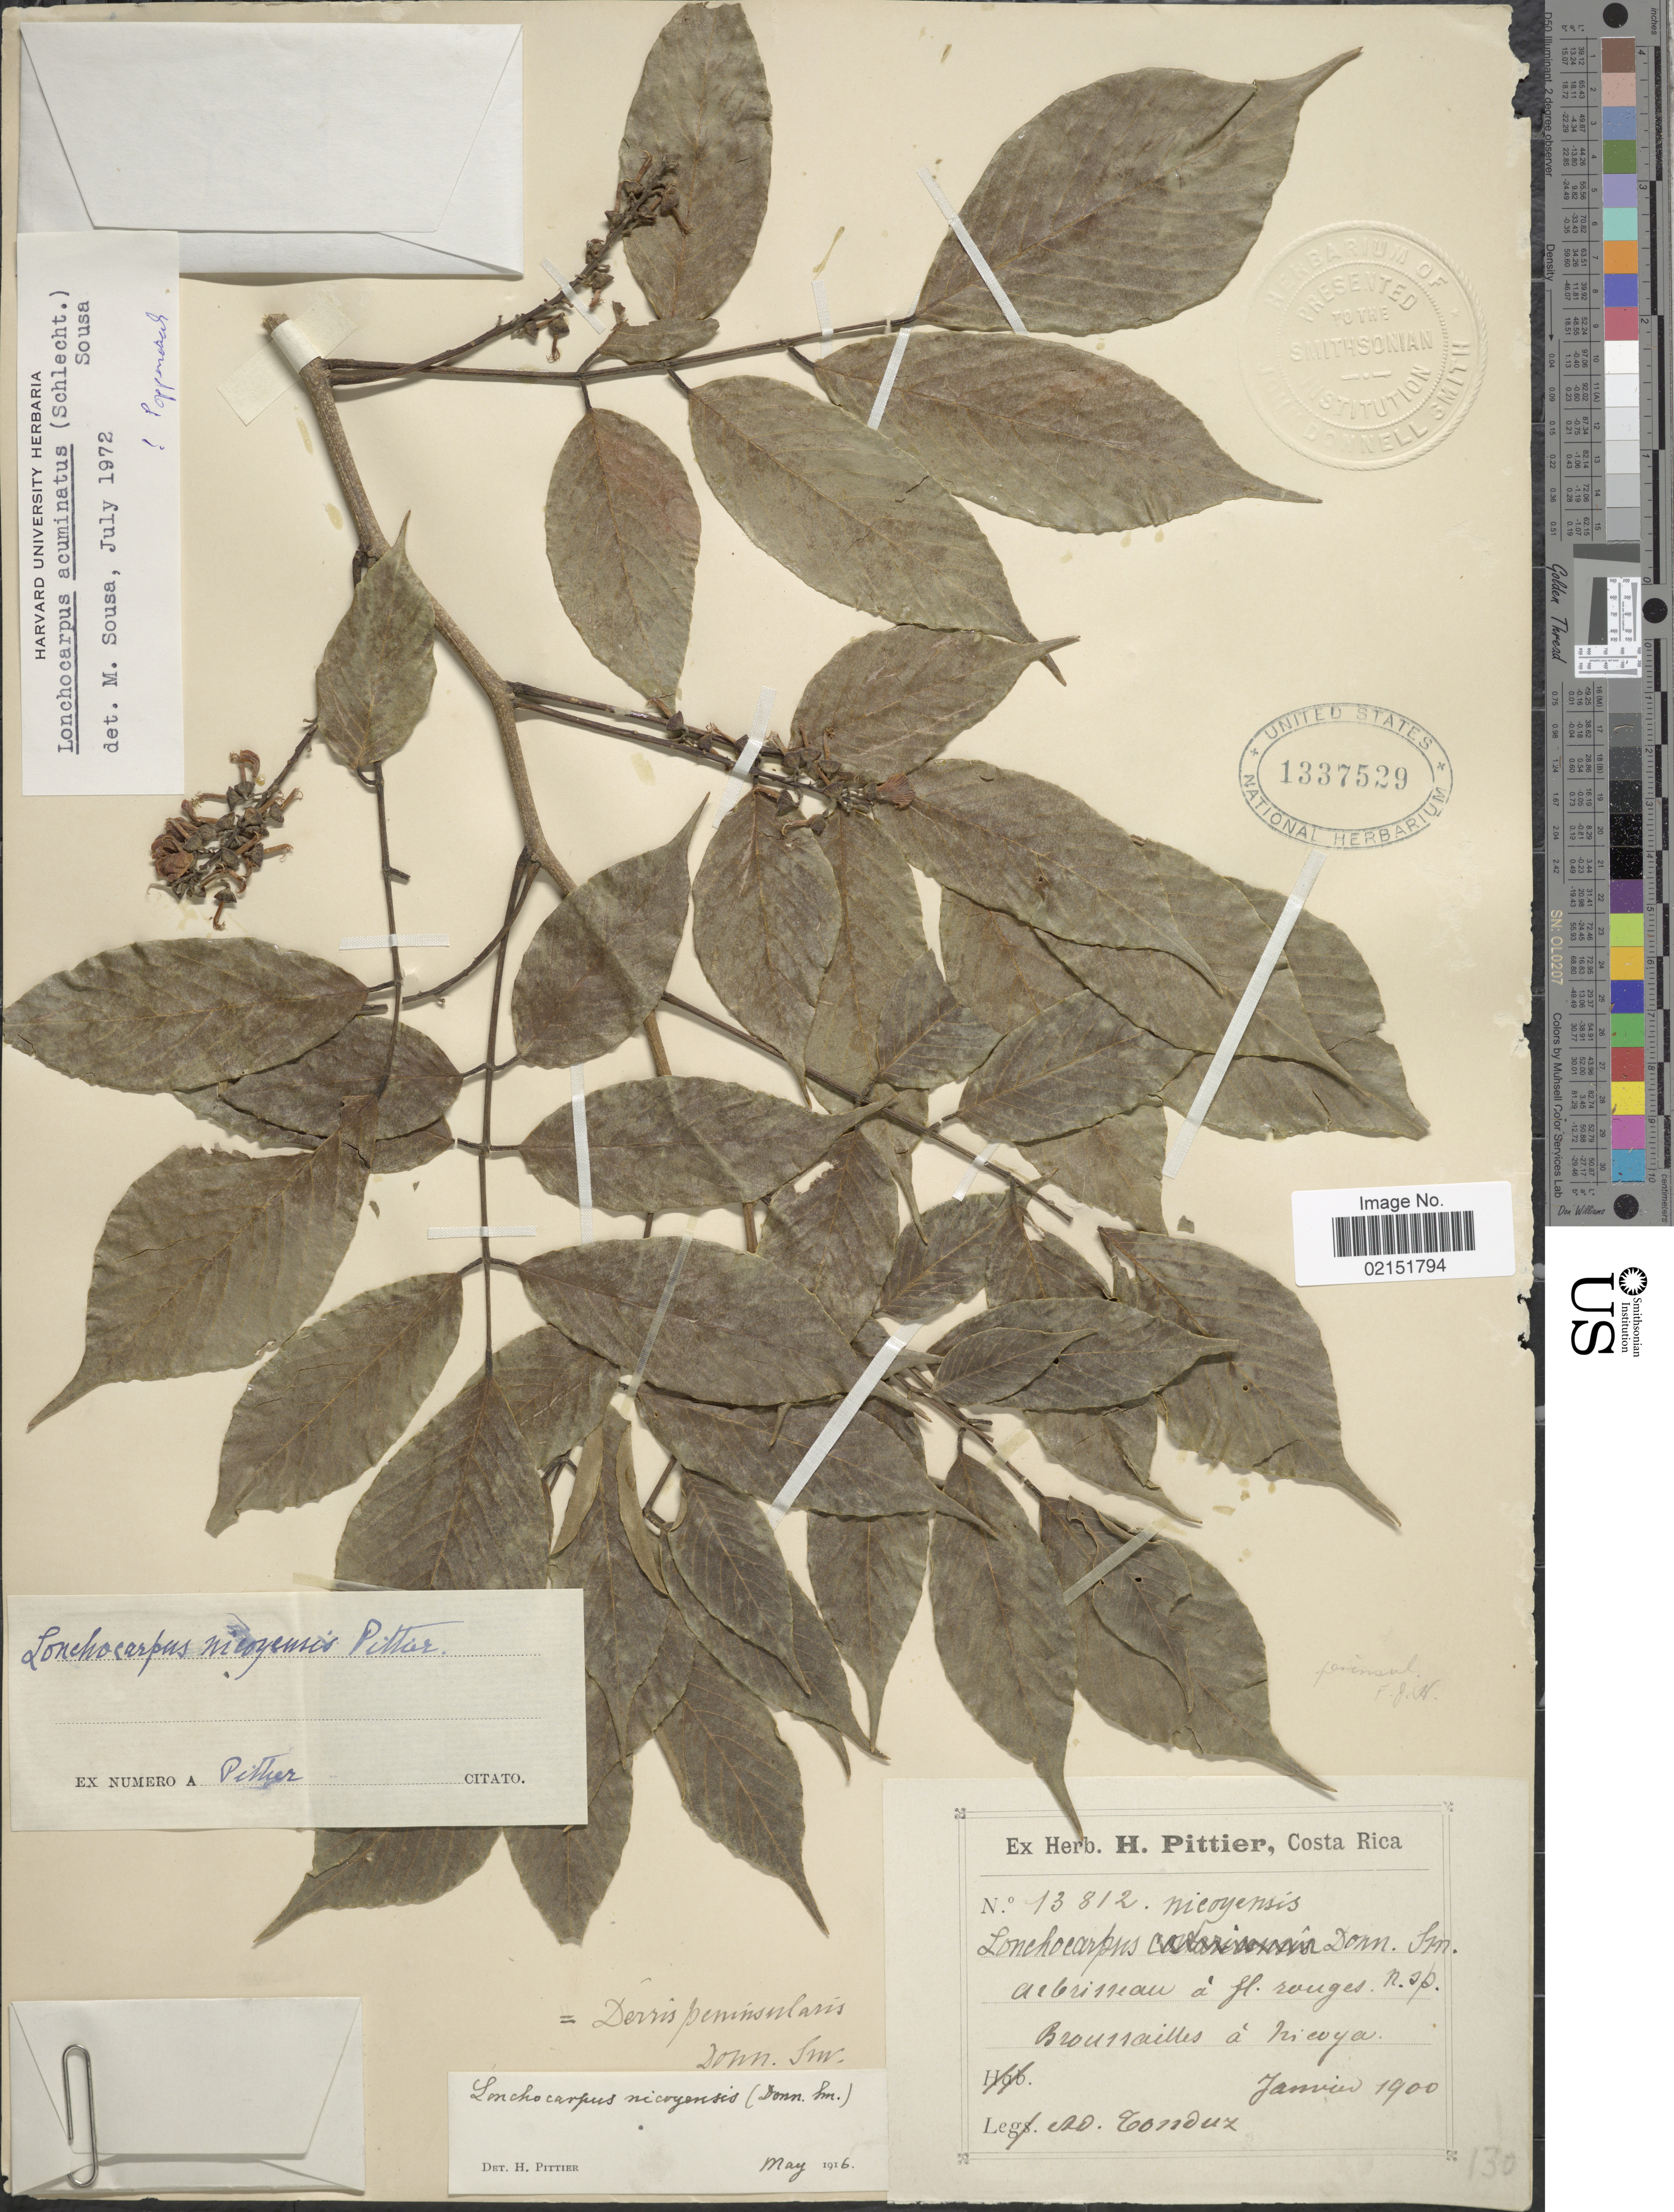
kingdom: Plantae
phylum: Tracheophyta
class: Magnoliopsida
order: Fabales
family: Fabaceae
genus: Lonchocarpus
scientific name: Lonchocarpus nicoyensis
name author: (Donn. Sm.) Pittier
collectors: A. Tonduz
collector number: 13812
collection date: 1900-01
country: Costa Rica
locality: Broussailles a Nicoya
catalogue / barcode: US 1337529